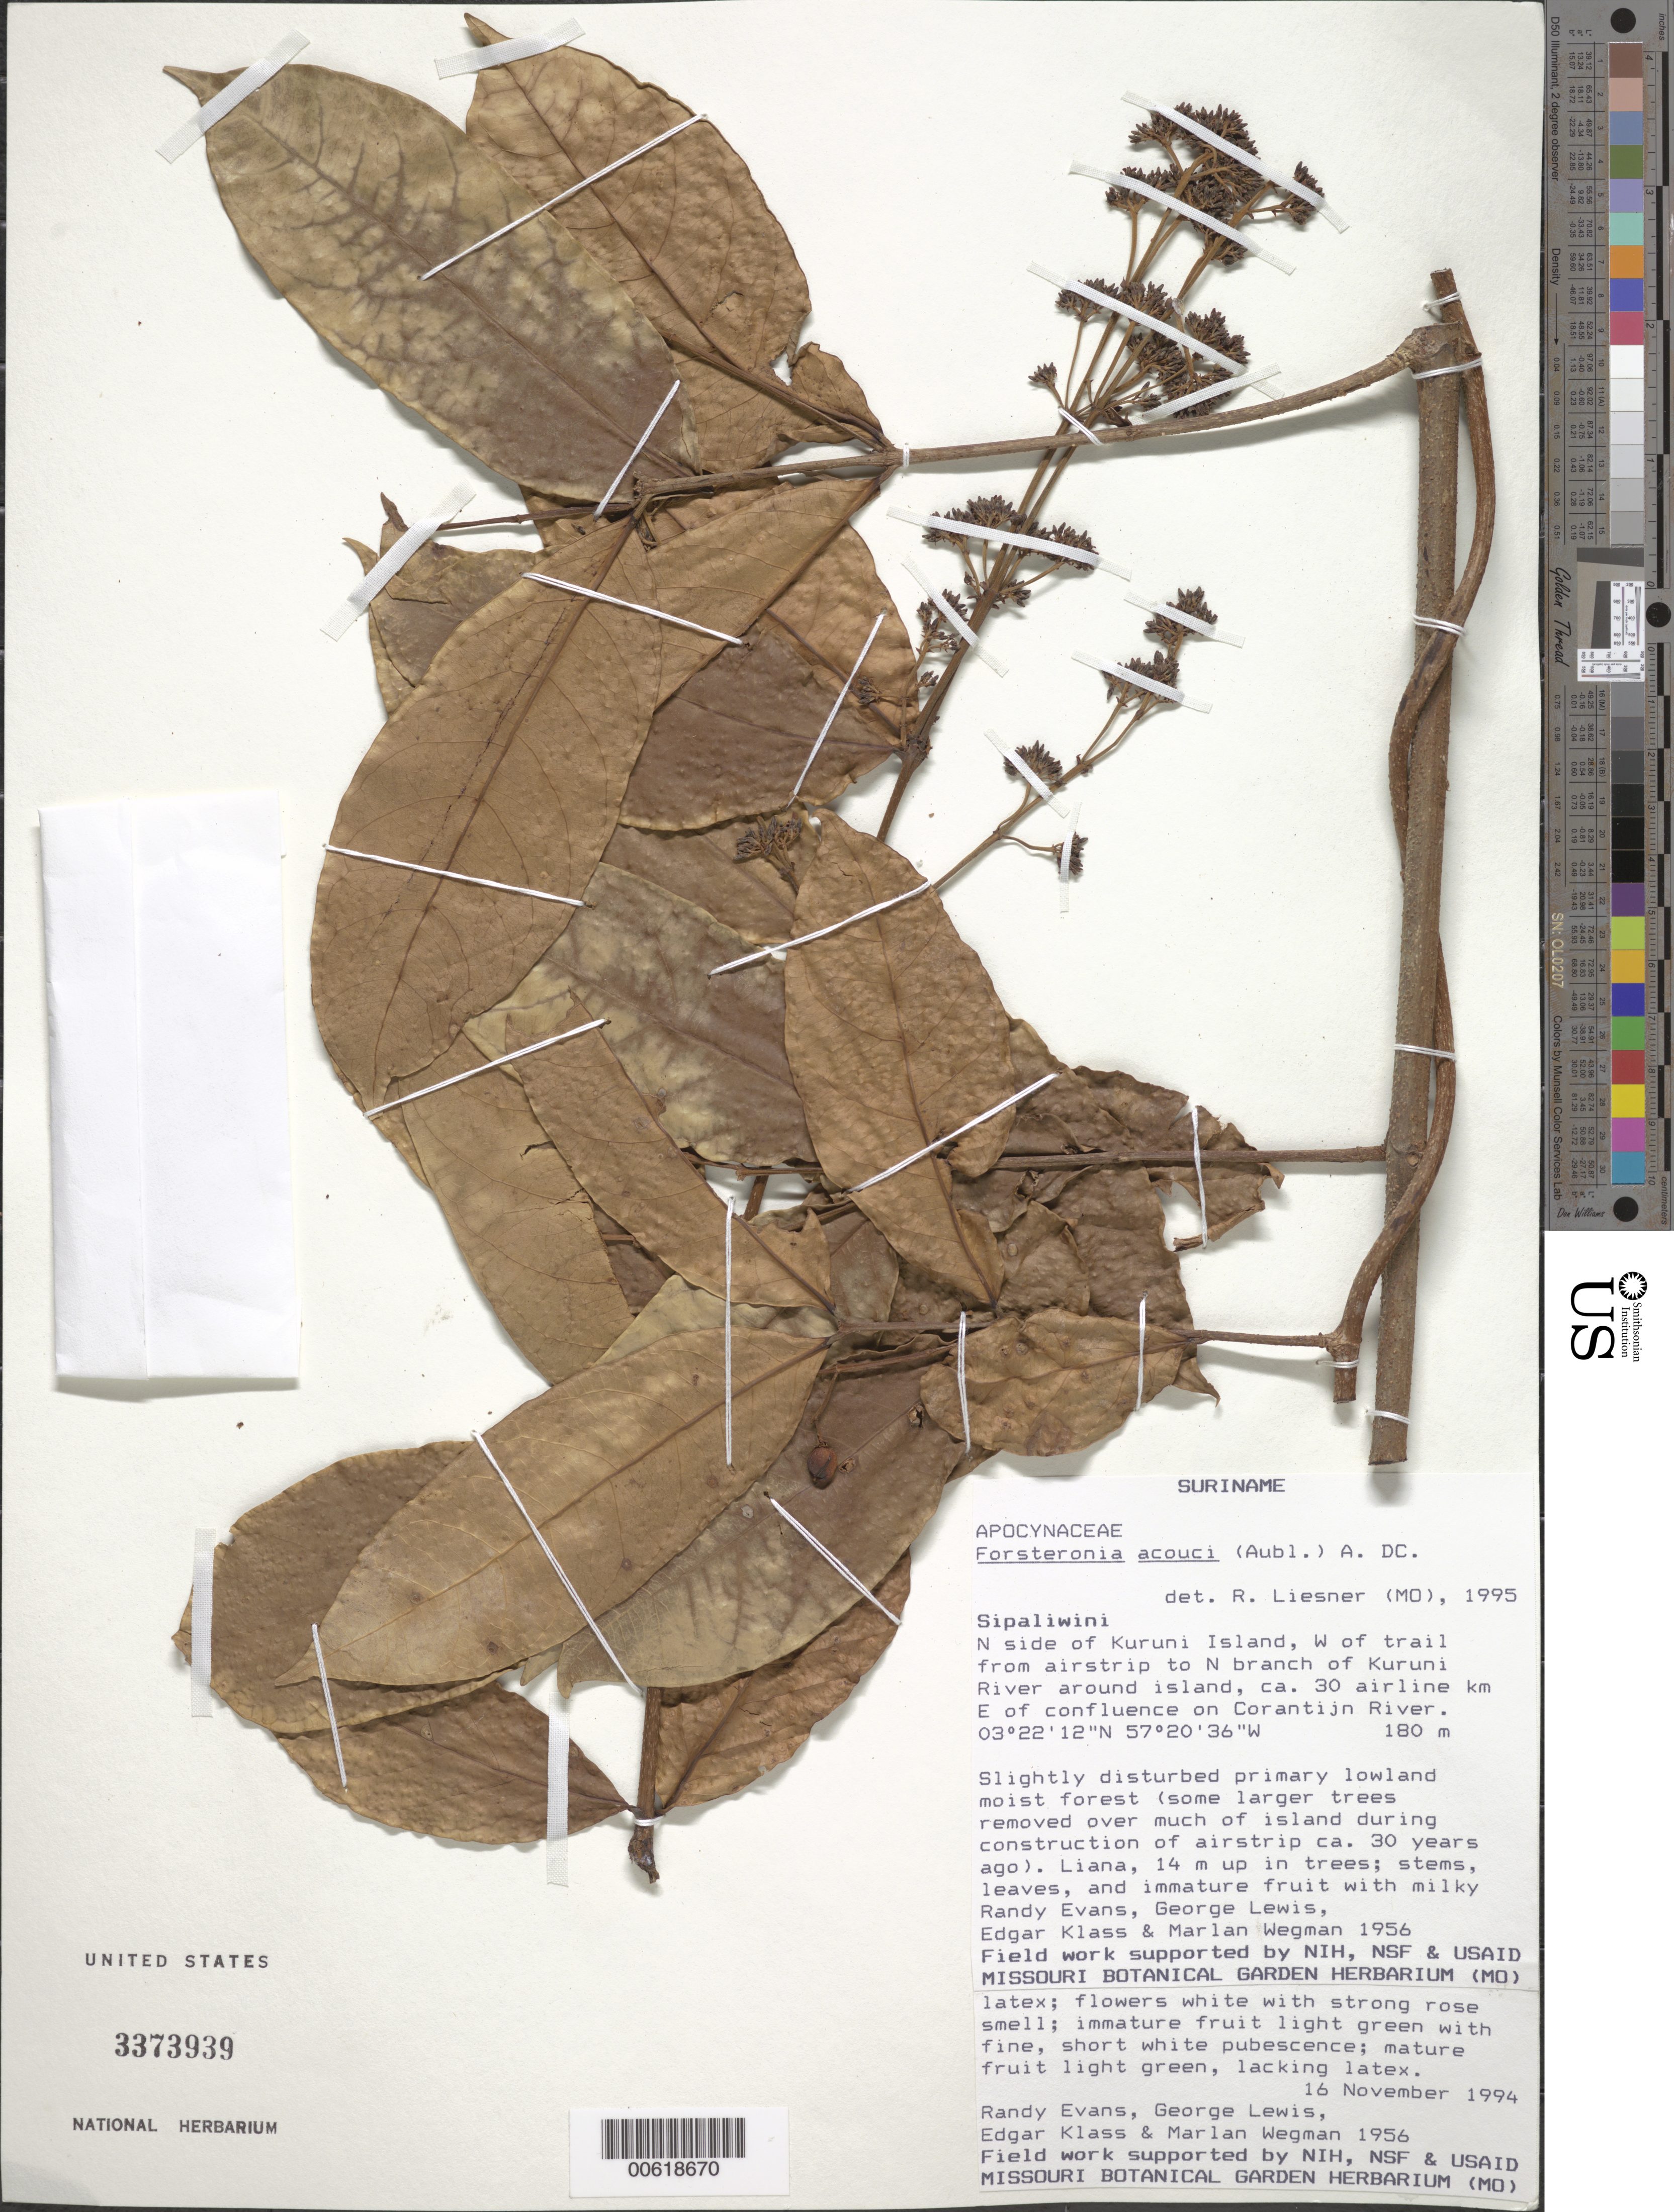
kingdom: Plantae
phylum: Tracheophyta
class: Magnoliopsida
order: Gentianales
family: Apocynaceae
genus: Forsteronia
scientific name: Forsteronia acouci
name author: (Aubl.) A. DC.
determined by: Liesner, R. L.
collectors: R. Evans, G. Lewis, E. Klass & M. Wegman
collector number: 1956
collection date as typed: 16-Nov-94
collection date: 1994-11-16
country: Suriname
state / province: Sipaliwini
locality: Kuruni Island, N side, W of trail from airstrip to N branch of Kuruni R., ca 30 airline km E of confluence on Corantijn R.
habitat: Slightly disturbed primary lowland moist forest (some larger trees removed over much of island during construction of airstrip ca. 30 yrs ago)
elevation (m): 180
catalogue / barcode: US 3373939